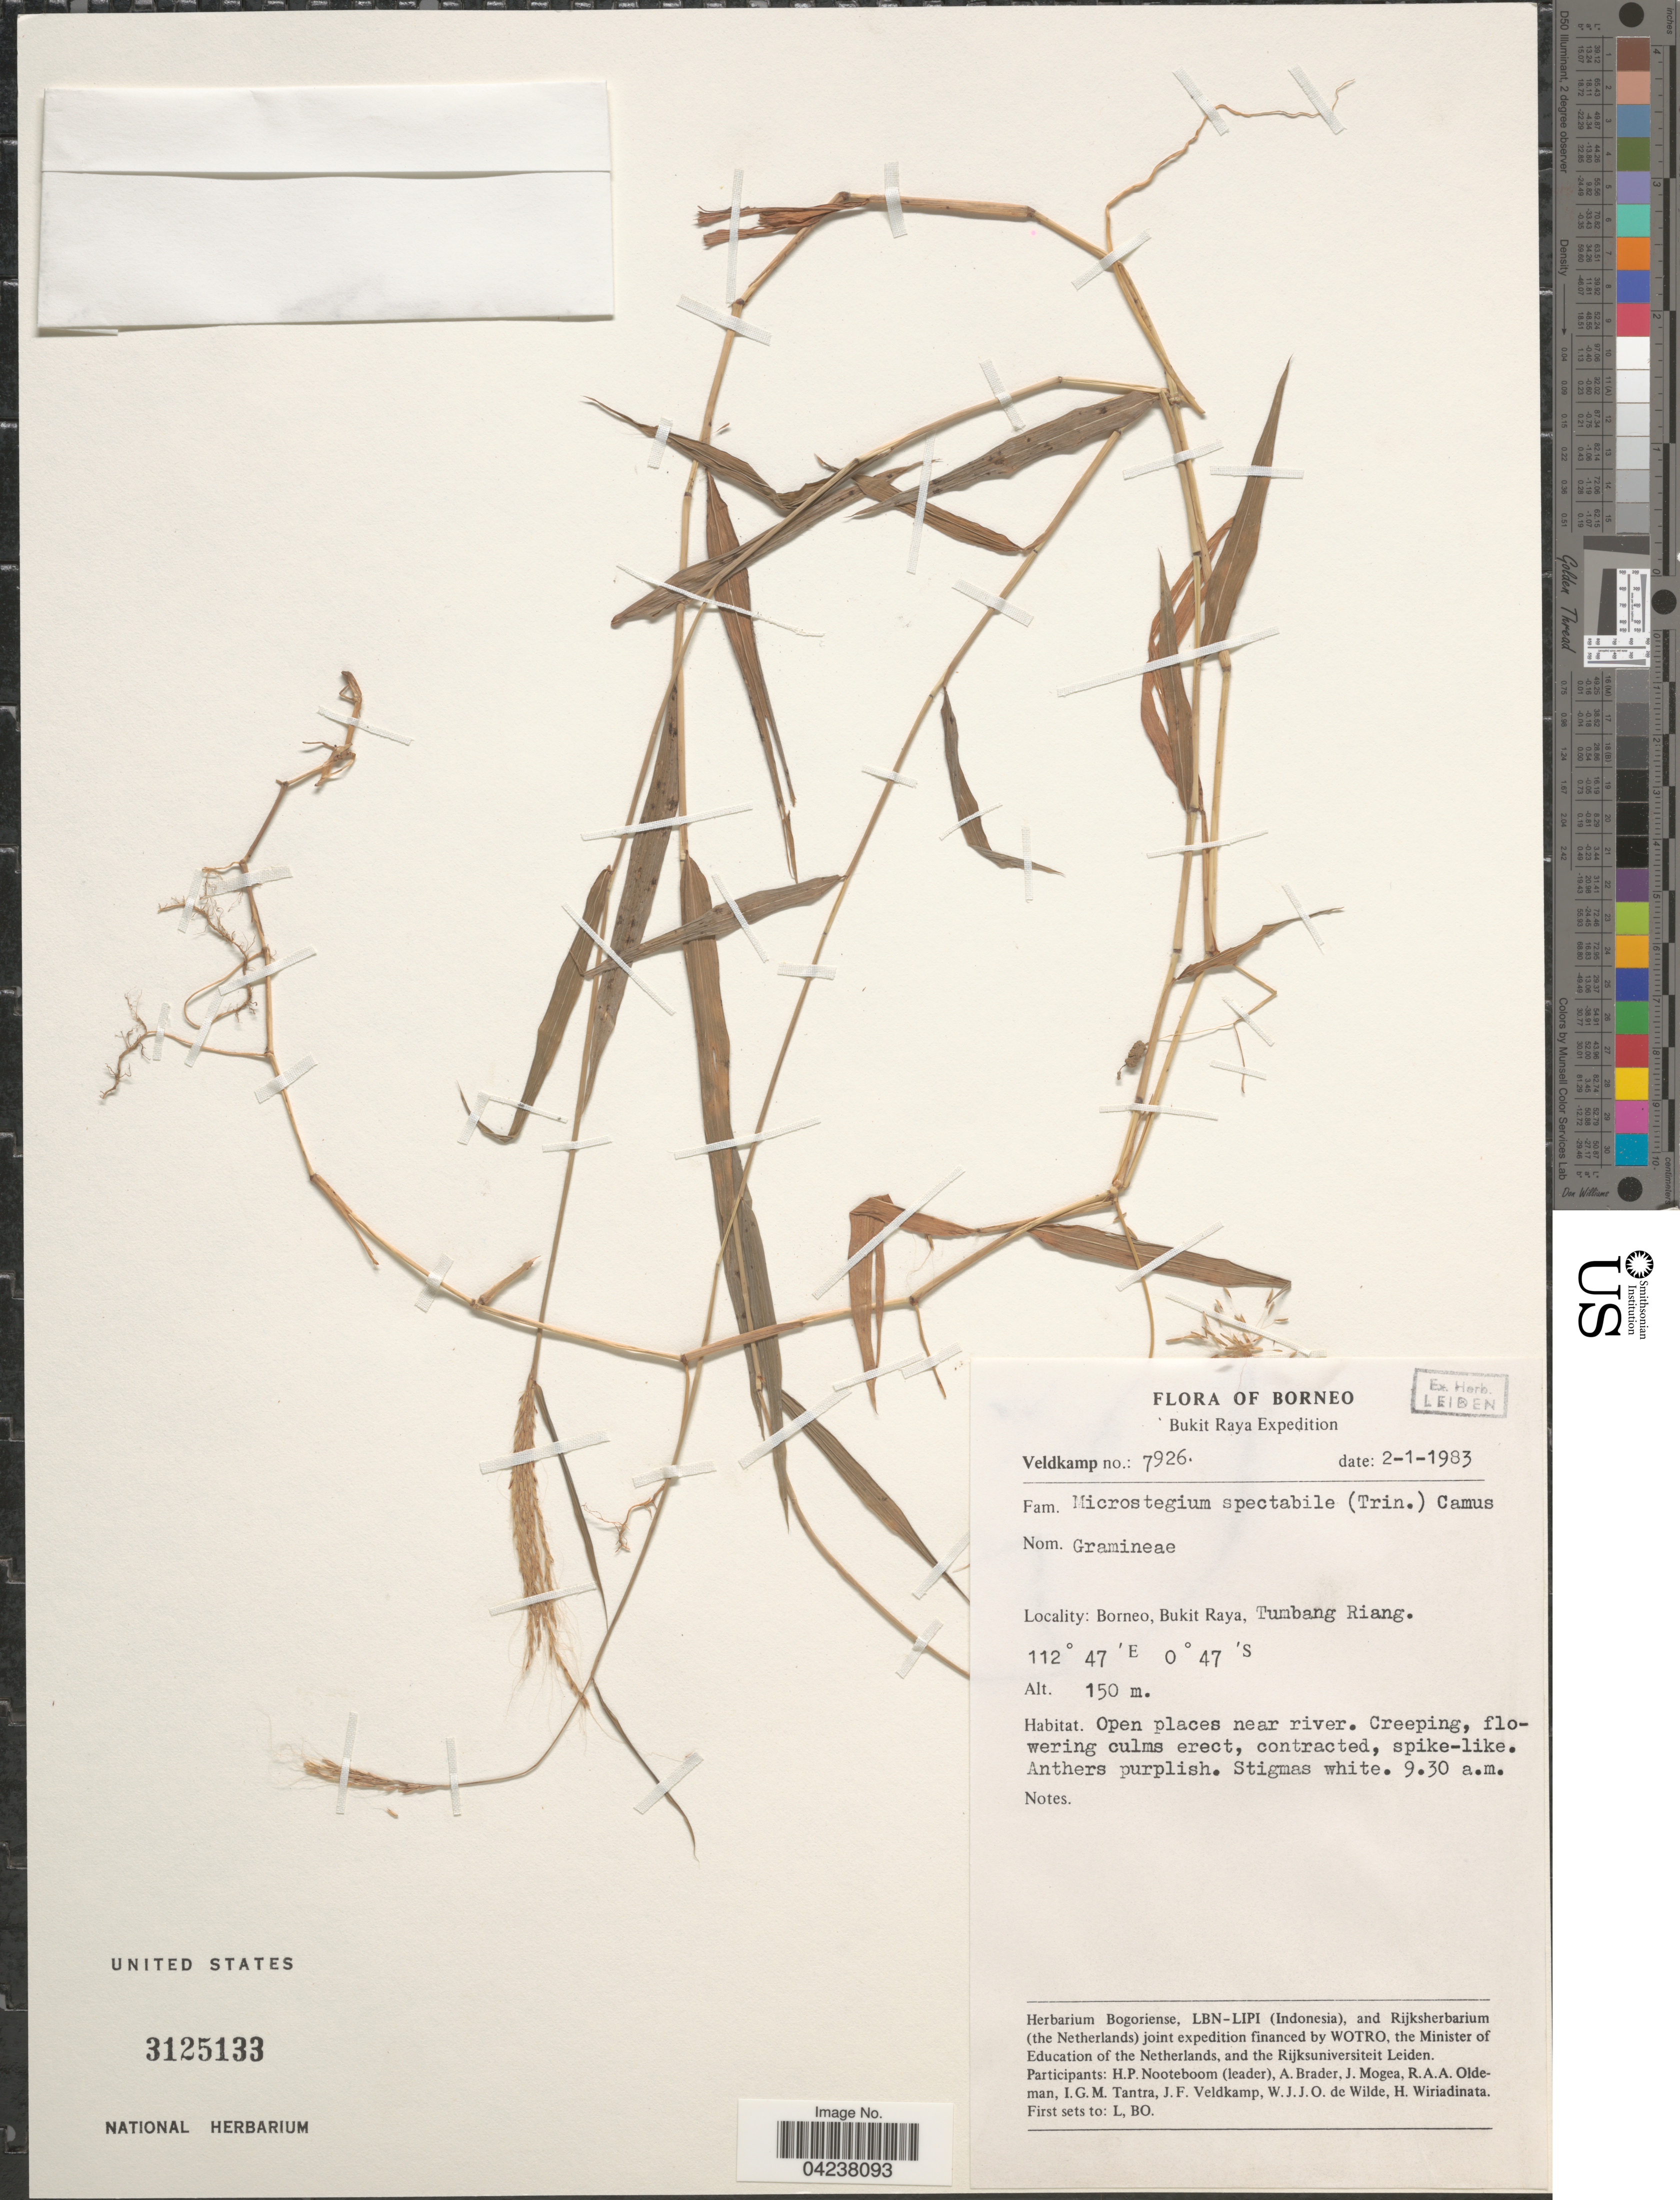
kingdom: Plantae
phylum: Tracheophyta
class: Liliopsida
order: Poales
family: Poaceae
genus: Microstegium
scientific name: Microstegium spectabile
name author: (Trin.) A. Camus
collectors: J. F. Veldkamp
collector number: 7926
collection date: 1983-01-02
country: Indonesia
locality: Borneo. Bukit Raya Expedition. Borneo, Bukit Raya, Tumbang Riang.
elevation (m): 150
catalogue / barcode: US 3125133